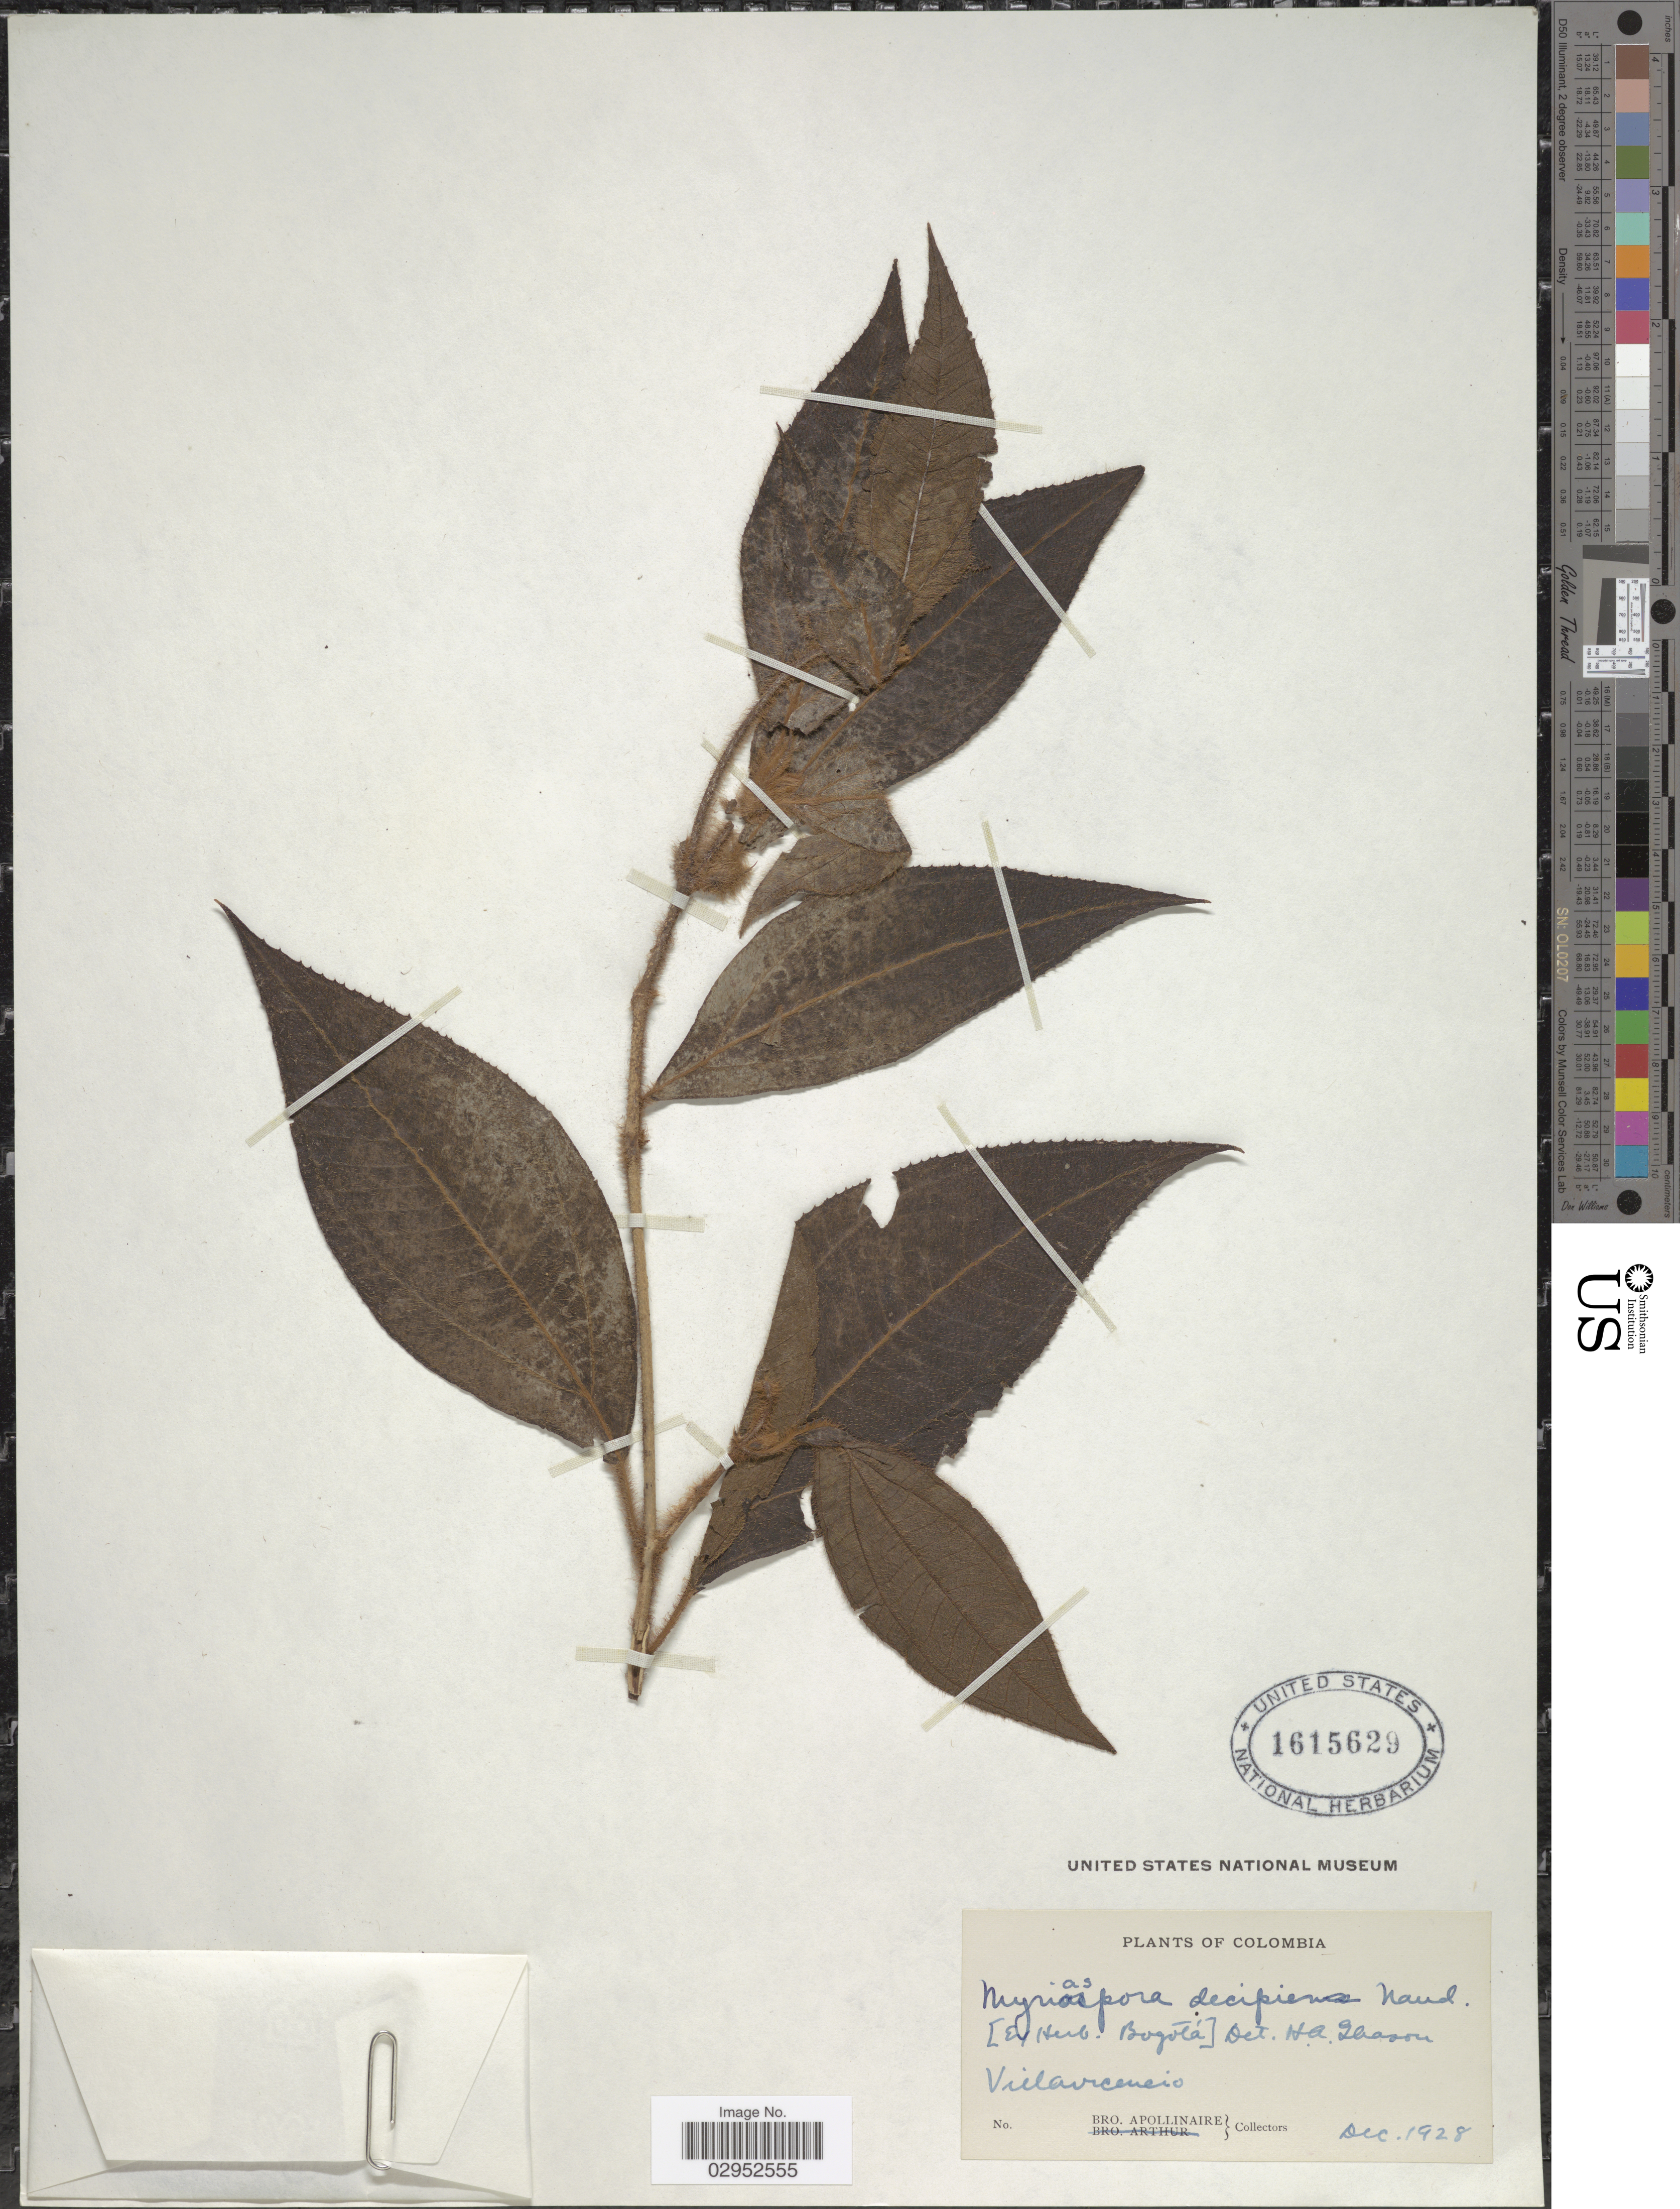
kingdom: Plantae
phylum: Tracheophyta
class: Magnoliopsida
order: Myrtales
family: Melastomataceae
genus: Bellucia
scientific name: Bellucia egensis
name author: (DC.) Penneys et al.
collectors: Bro. Apollinaire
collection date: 1928-12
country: Colombia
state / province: Meta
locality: Villavicencio.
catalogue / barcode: US 1615629